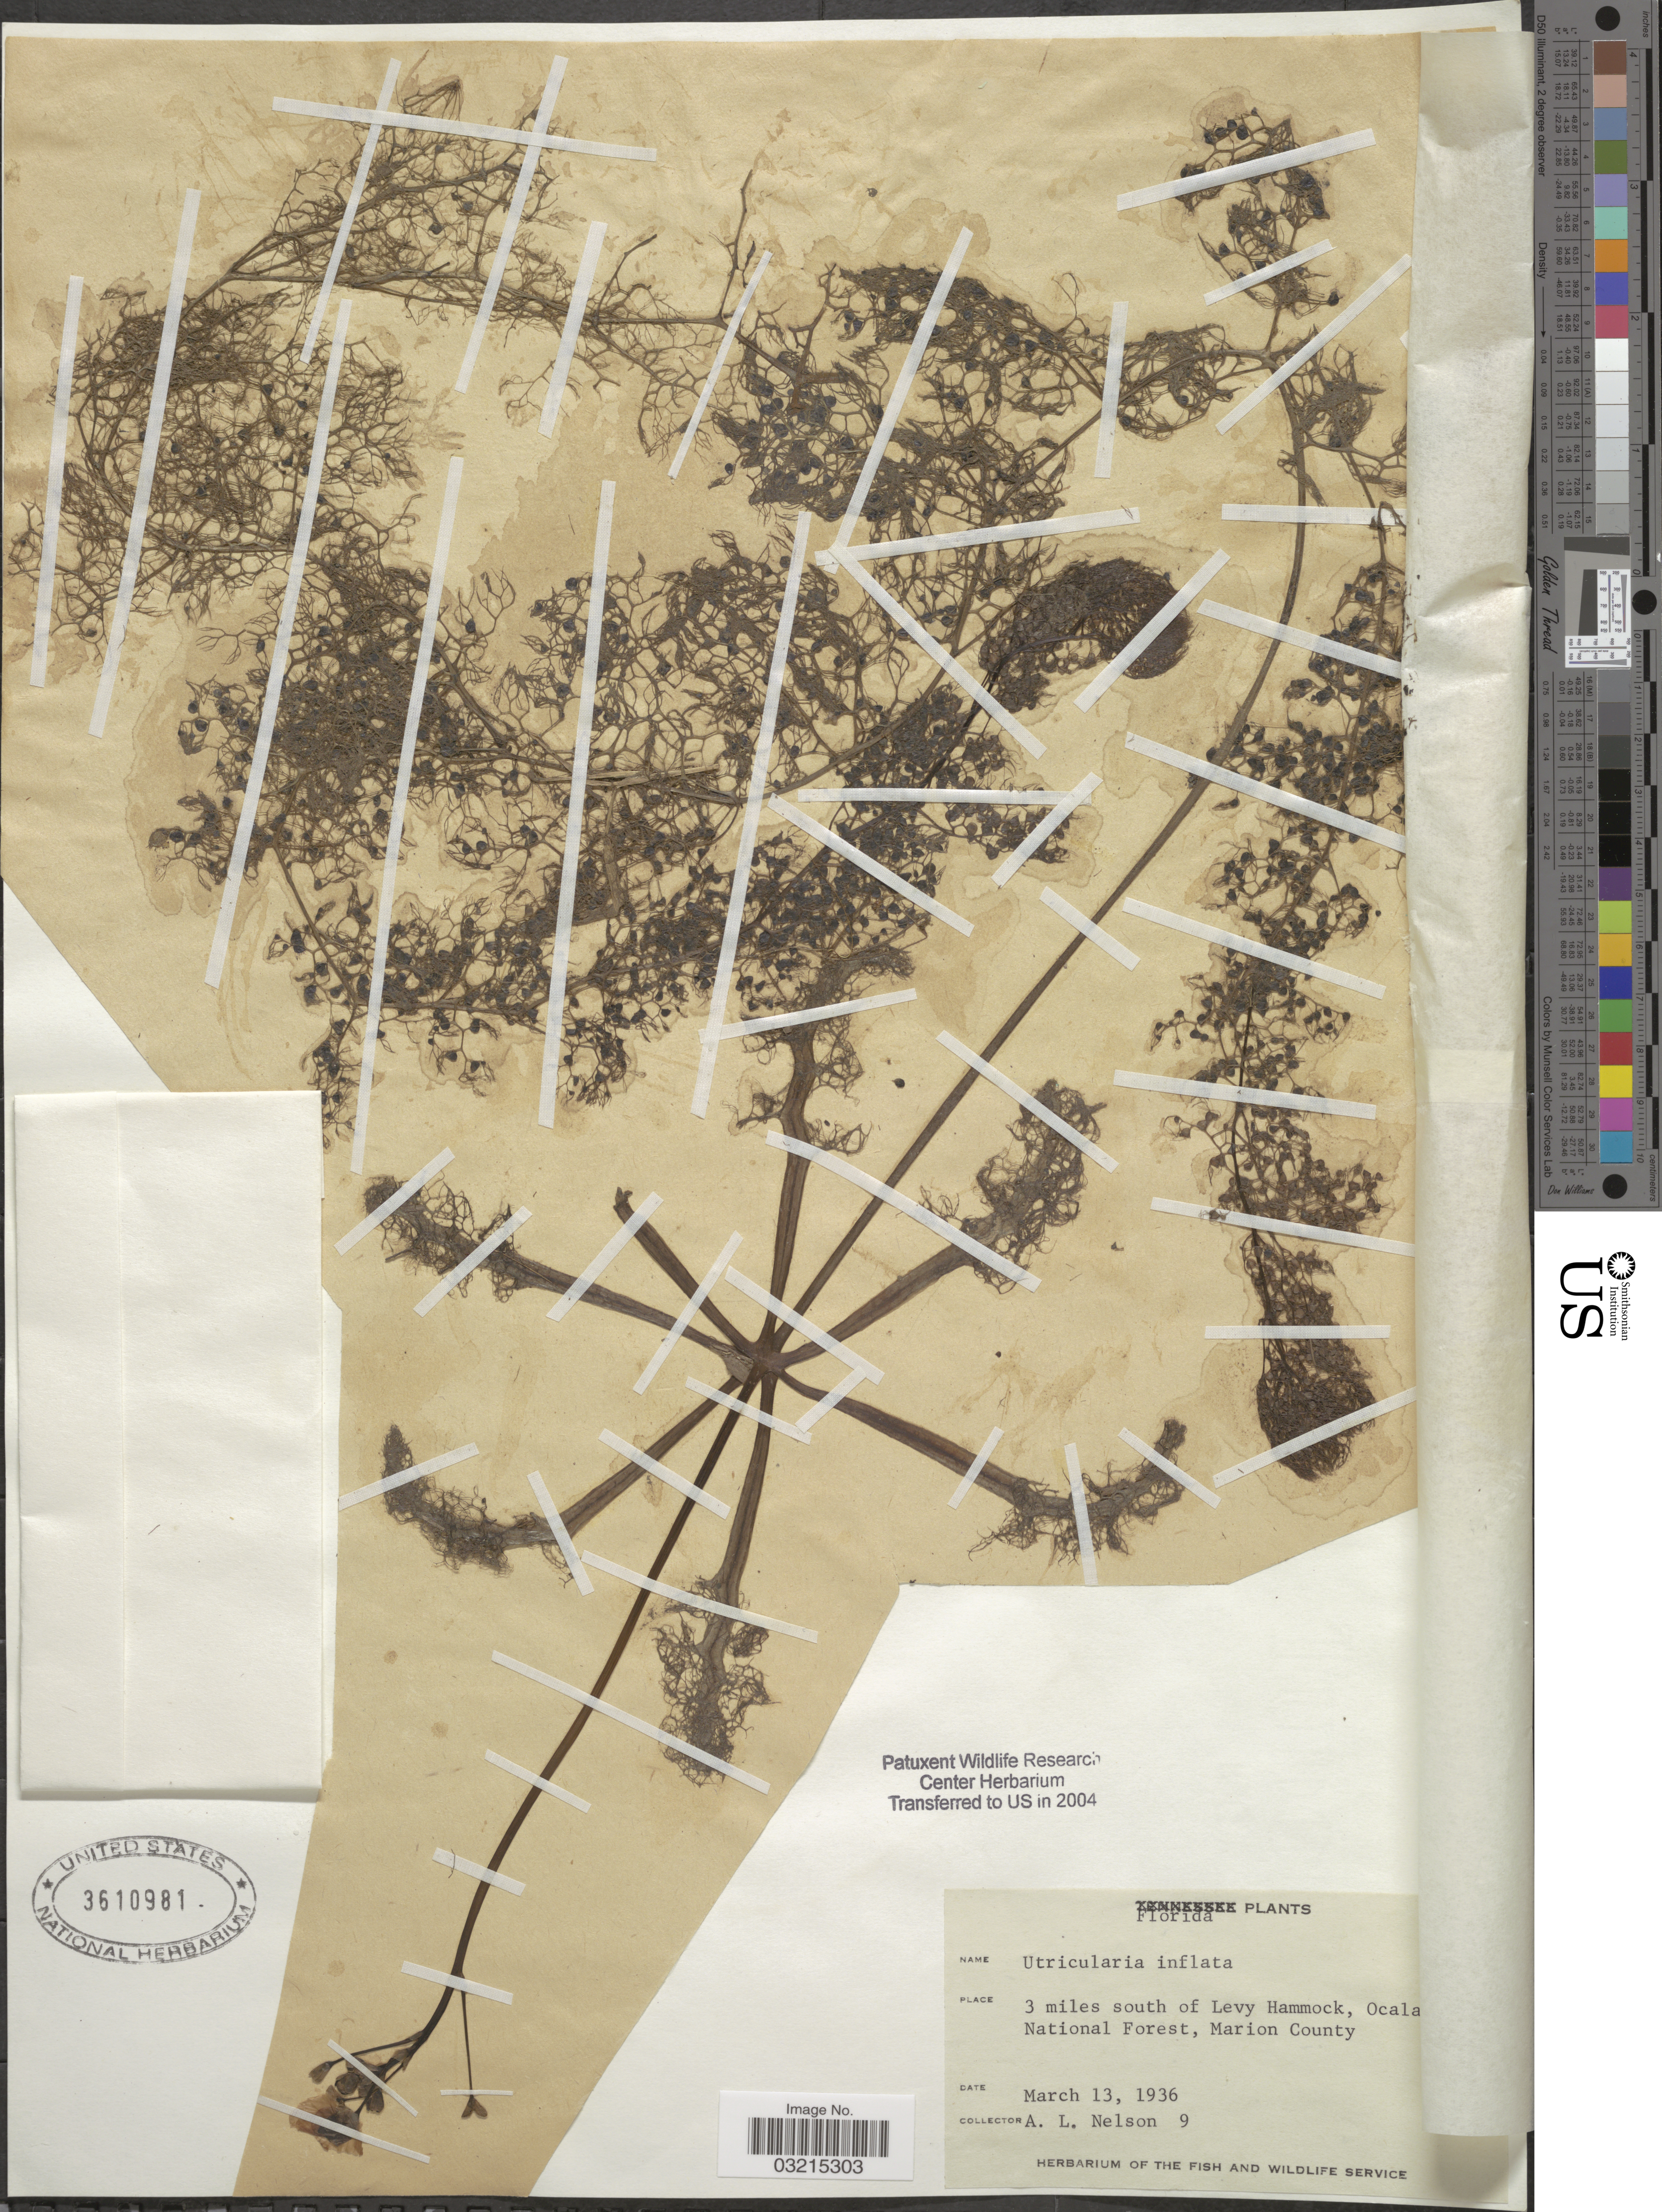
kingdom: Plantae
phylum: Tracheophyta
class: Magnoliopsida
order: Lamiales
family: Lentibulariaceae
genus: Utricularia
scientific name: Utricularia inflata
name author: Walter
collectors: A. L. Nelson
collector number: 9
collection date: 1936-03-13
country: United States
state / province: Florida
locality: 3 miles south of Levy Hammock, Ocala National Forest, Marion County.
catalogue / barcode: US 3610981